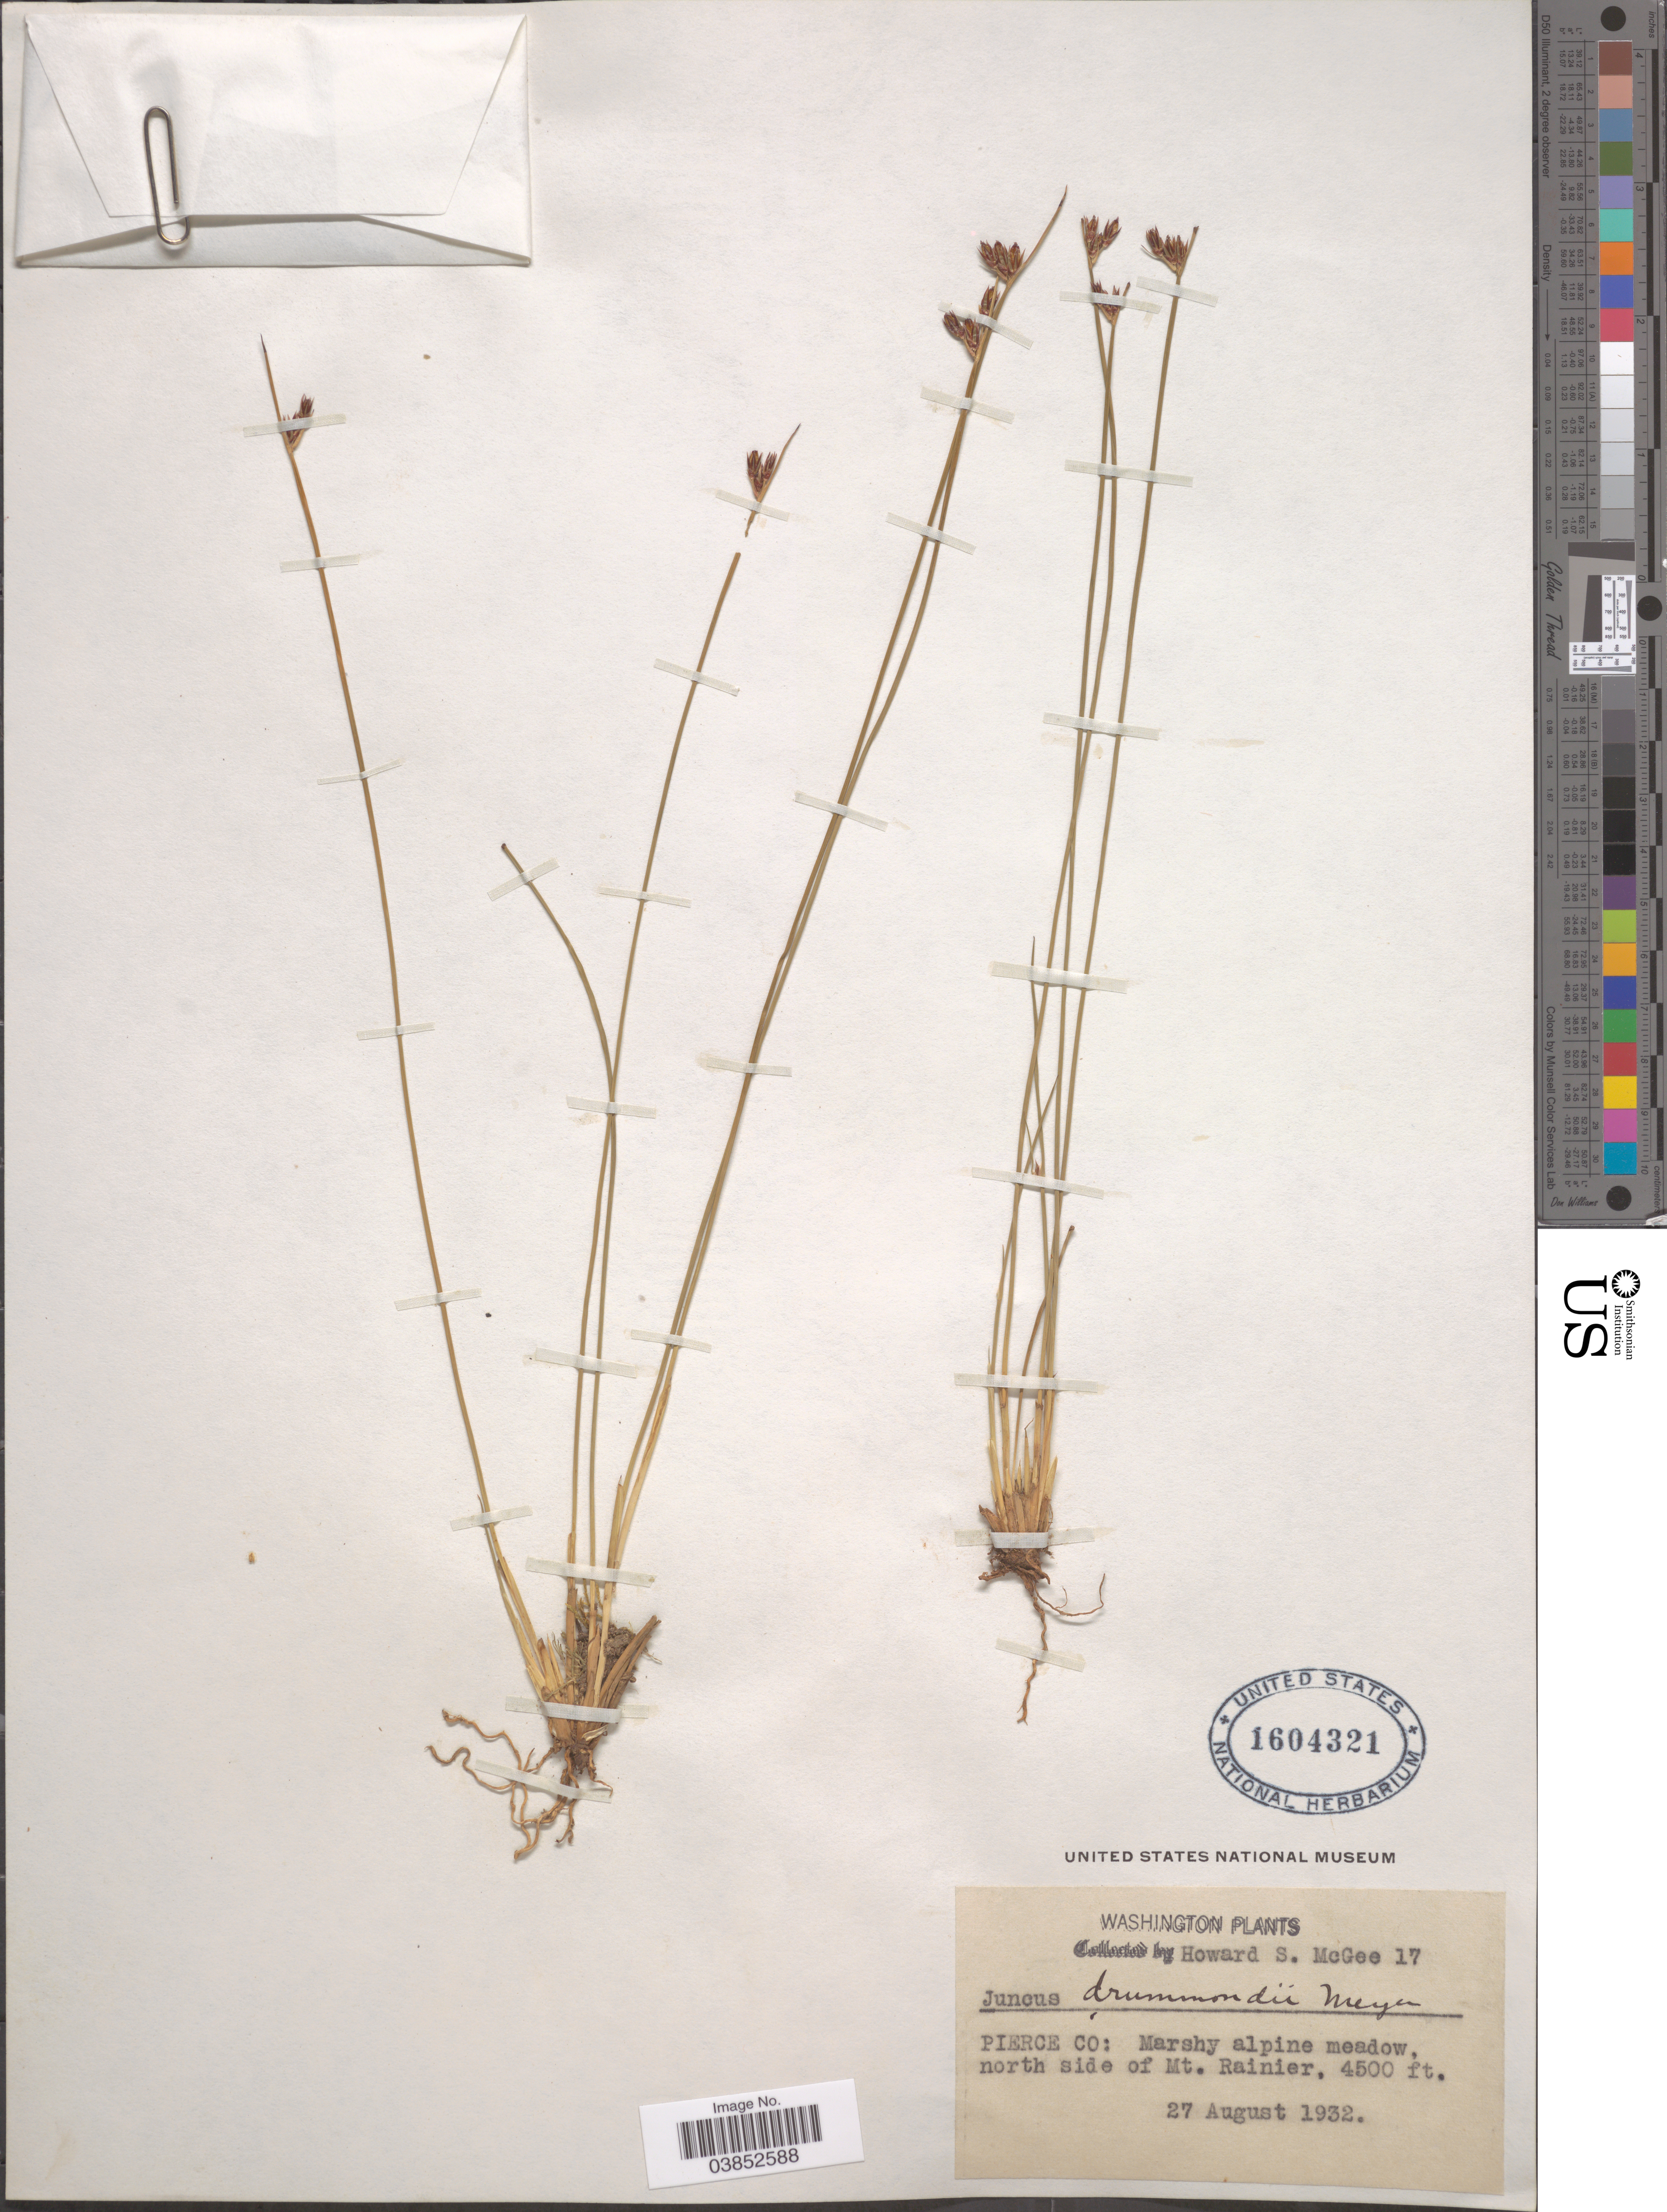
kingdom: Plantae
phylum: Tracheophyta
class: Liliopsida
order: Poales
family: Juncaceae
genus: Juncus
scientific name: Juncus drummondii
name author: E. Mey.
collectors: H. McGee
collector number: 17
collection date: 1932-08-27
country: United States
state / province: Washington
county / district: Pierce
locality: Pierco Co: north side of Mt. Rainier.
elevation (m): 1372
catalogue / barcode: US 1604321